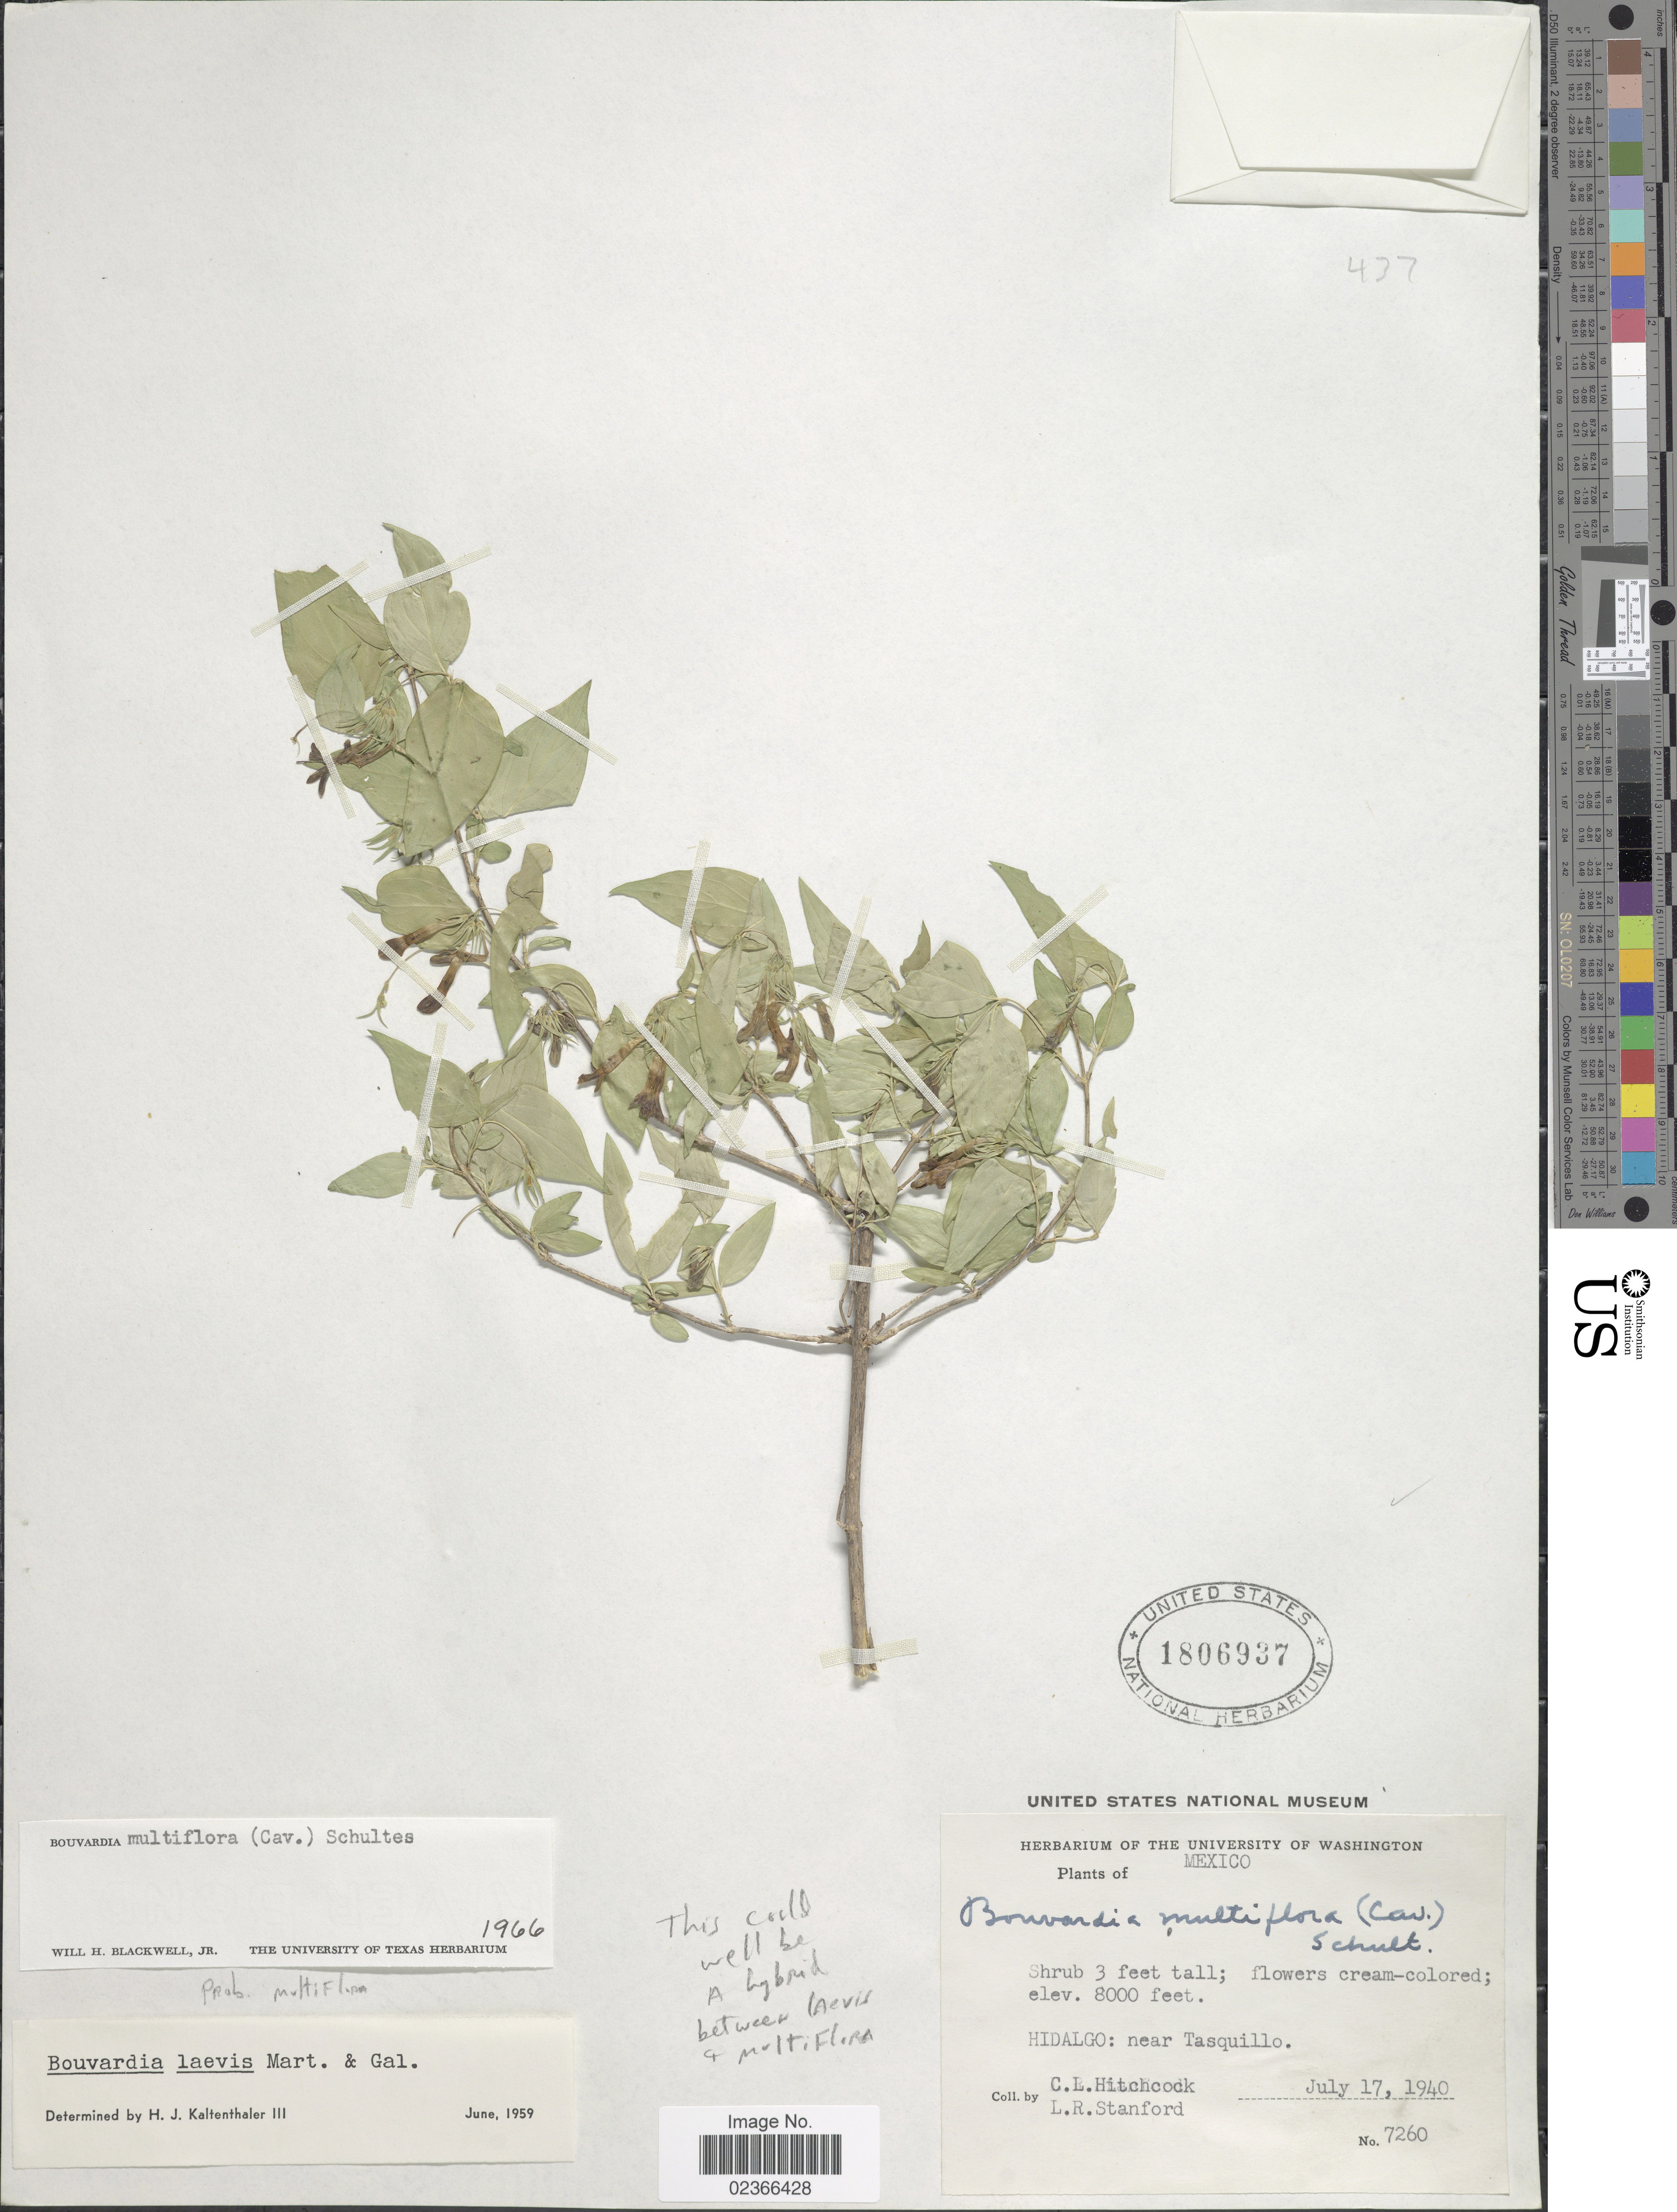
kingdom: Plantae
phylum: Tracheophyta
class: Magnoliopsida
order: Gentianales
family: Rubiaceae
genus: Bouvardia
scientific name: Bouvardia multiflora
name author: (Cav.) Schult.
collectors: C. L. Hitchcock & L. R. Stanford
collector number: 7260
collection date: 1940-07-17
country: Mexico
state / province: Hidalgo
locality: Near Tasquillo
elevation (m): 2438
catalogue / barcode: US 1806937